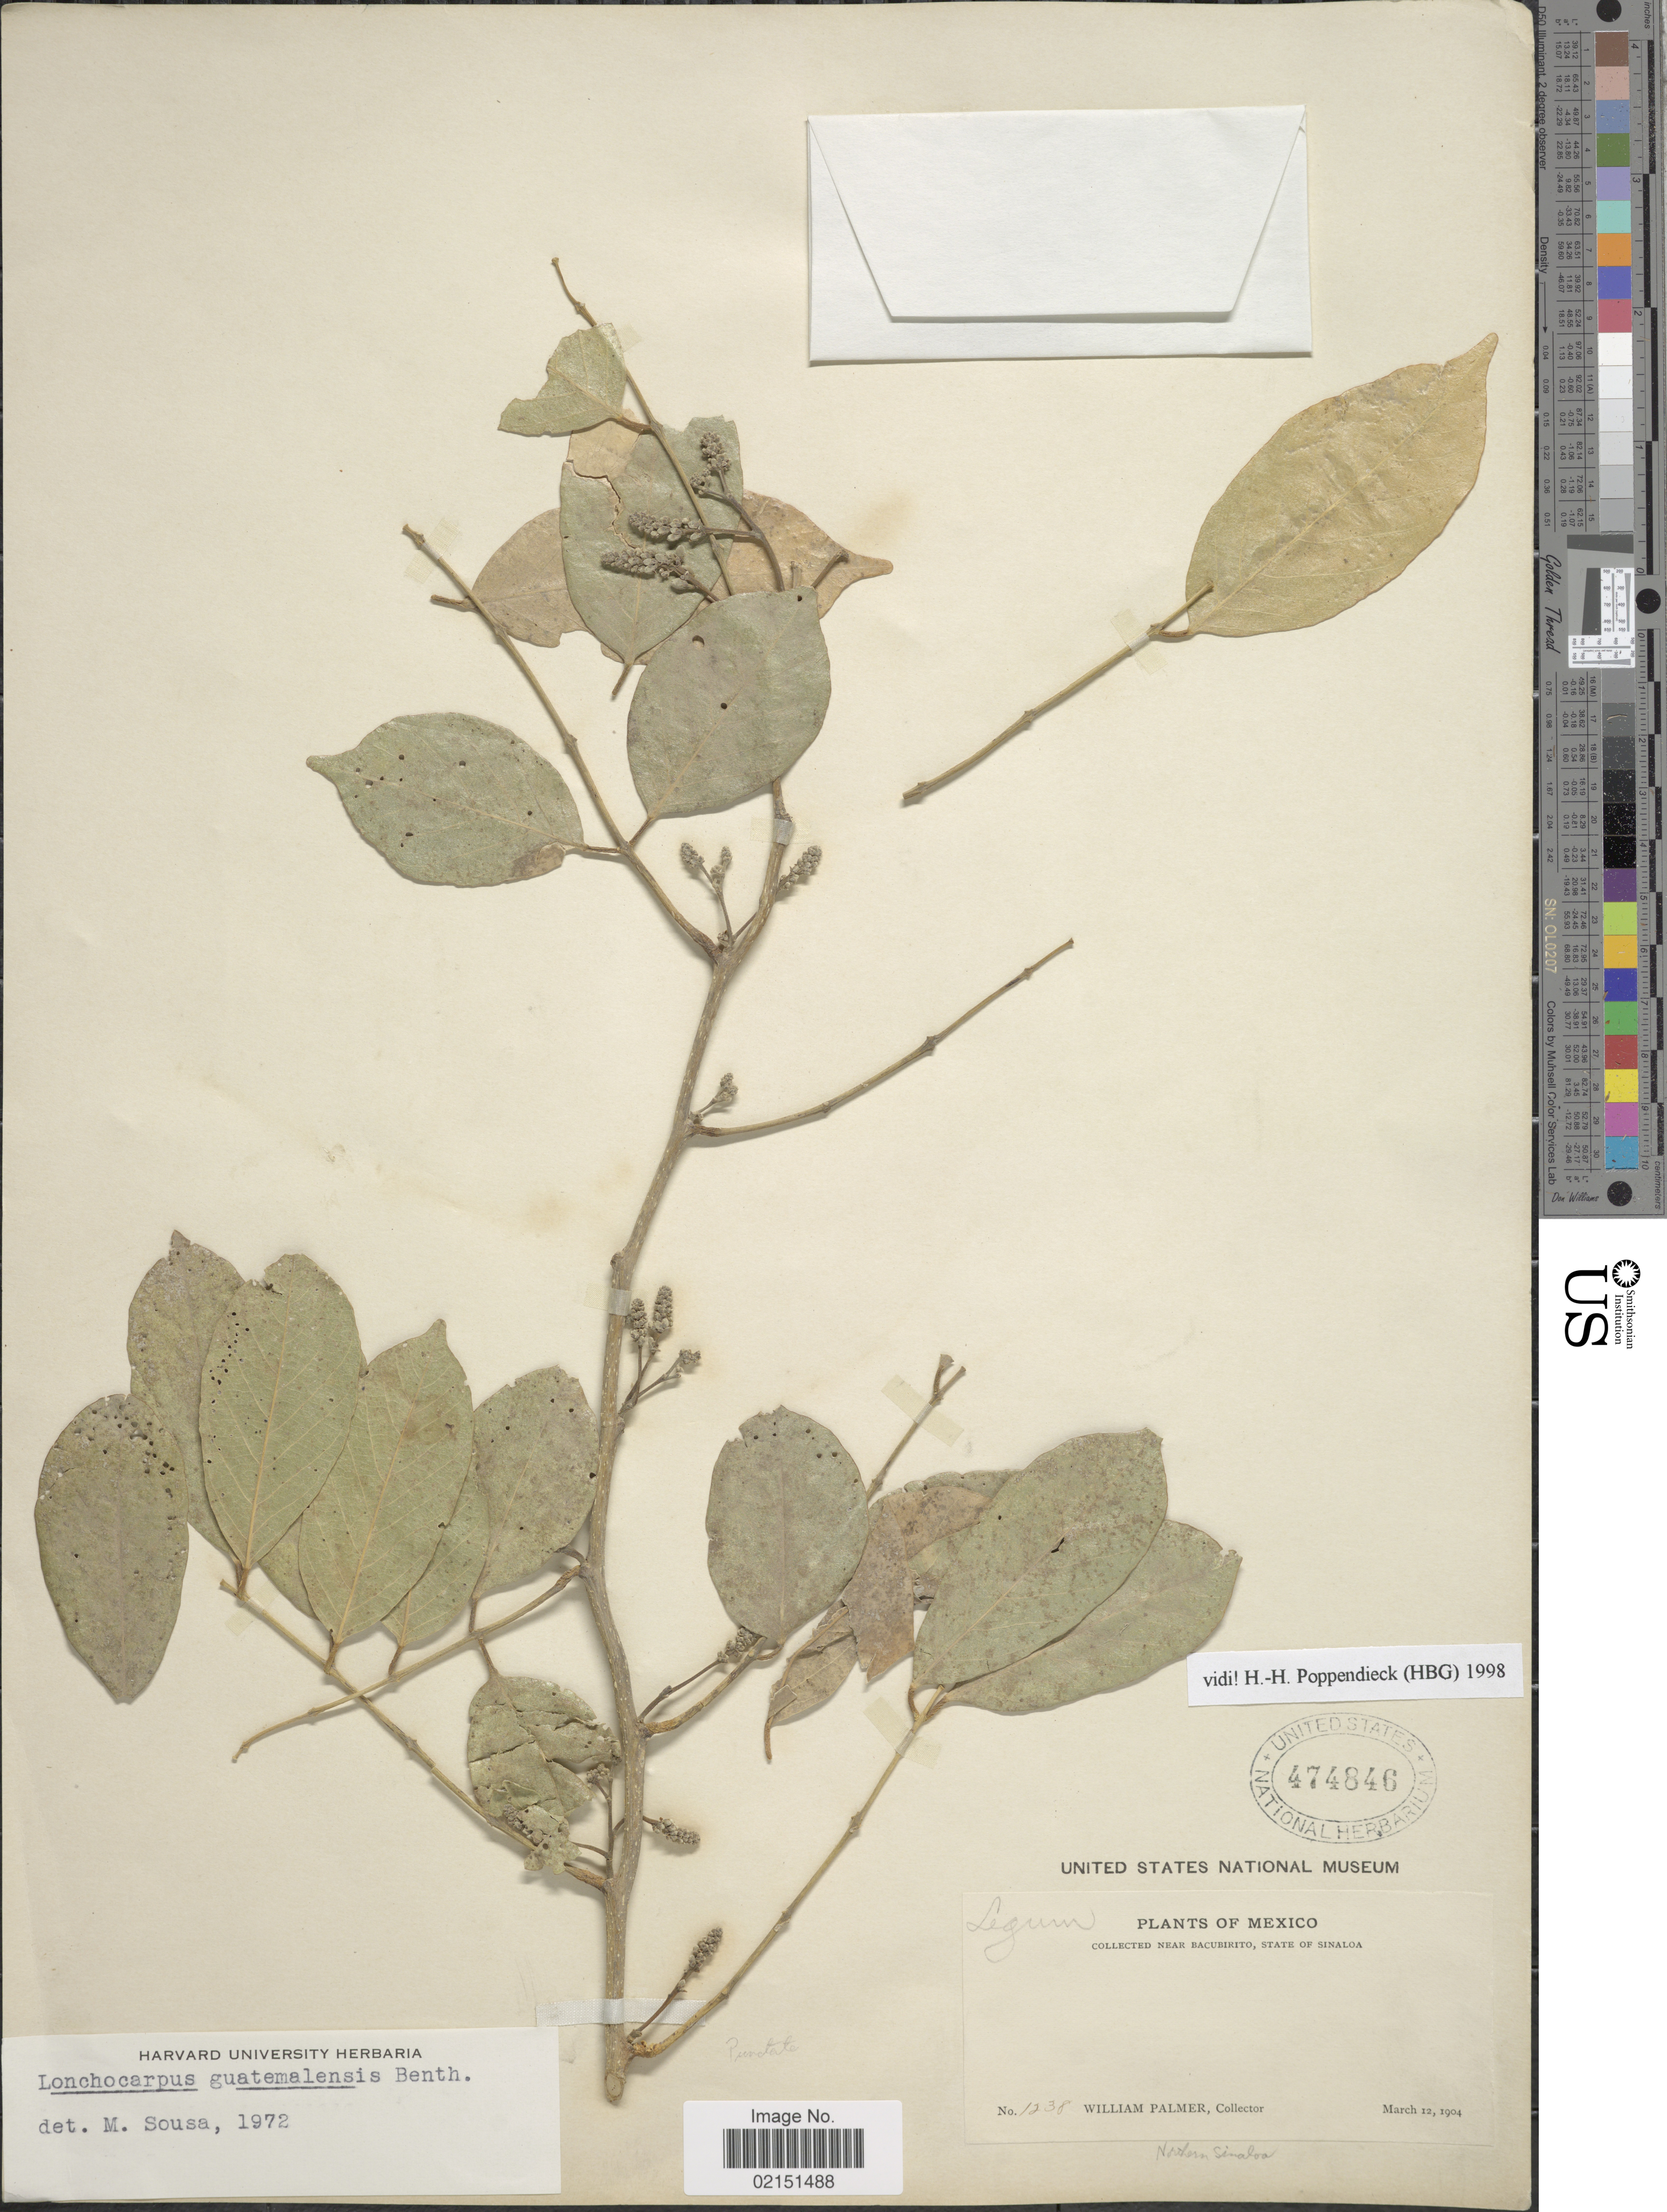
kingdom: Plantae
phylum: Tracheophyta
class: Magnoliopsida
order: Fabales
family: Fabaceae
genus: Lonchocarpus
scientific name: Lonchocarpus guatemalensis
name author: Benth.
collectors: W. Palmer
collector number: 1238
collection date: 1904-03-12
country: Mexico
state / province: Sinaloa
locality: Near Bacubirito, State of Sinaloa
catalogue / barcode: US 474846